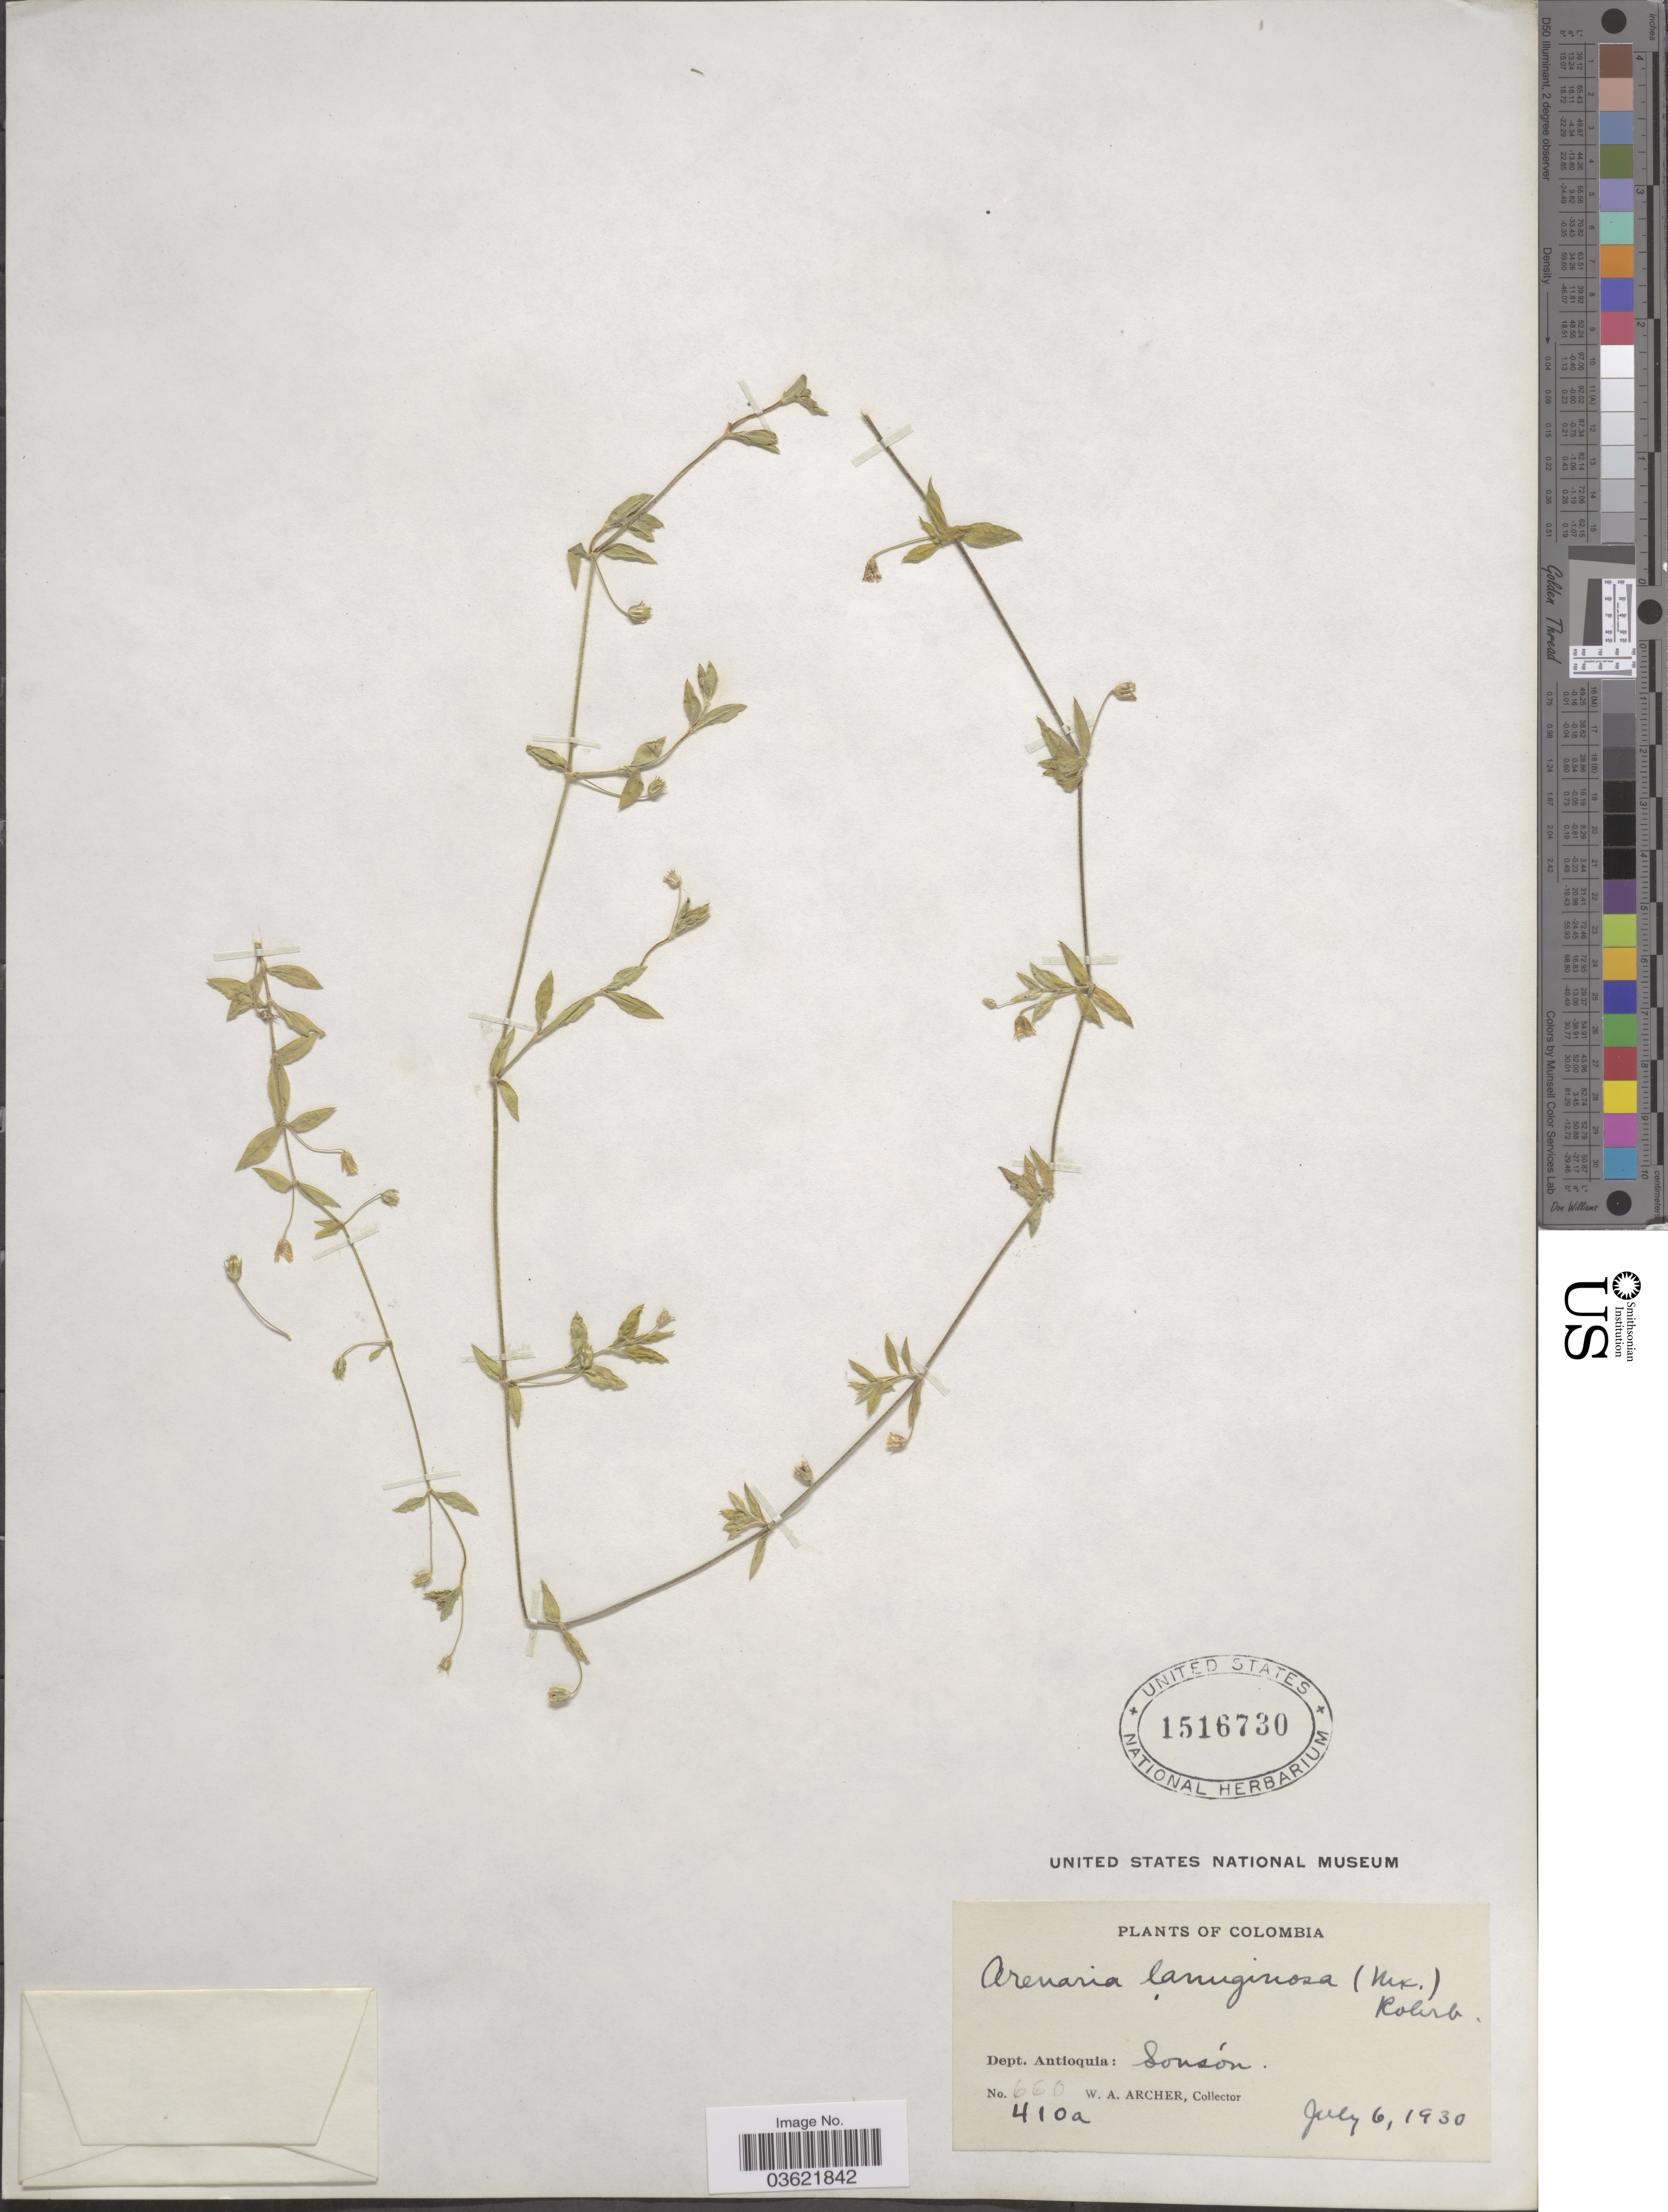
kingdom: Plantae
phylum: Tracheophyta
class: Magnoliopsida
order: Caryophyllales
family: Caryophyllaceae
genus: Arenaria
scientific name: Arenaria lanuginosa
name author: (Michx.) Rohrb.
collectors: W. Archer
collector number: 660/410a?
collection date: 1930-07-06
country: Colombia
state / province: Antioquia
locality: Dept. Antioquia: Sonsón.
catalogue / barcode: US 1516730